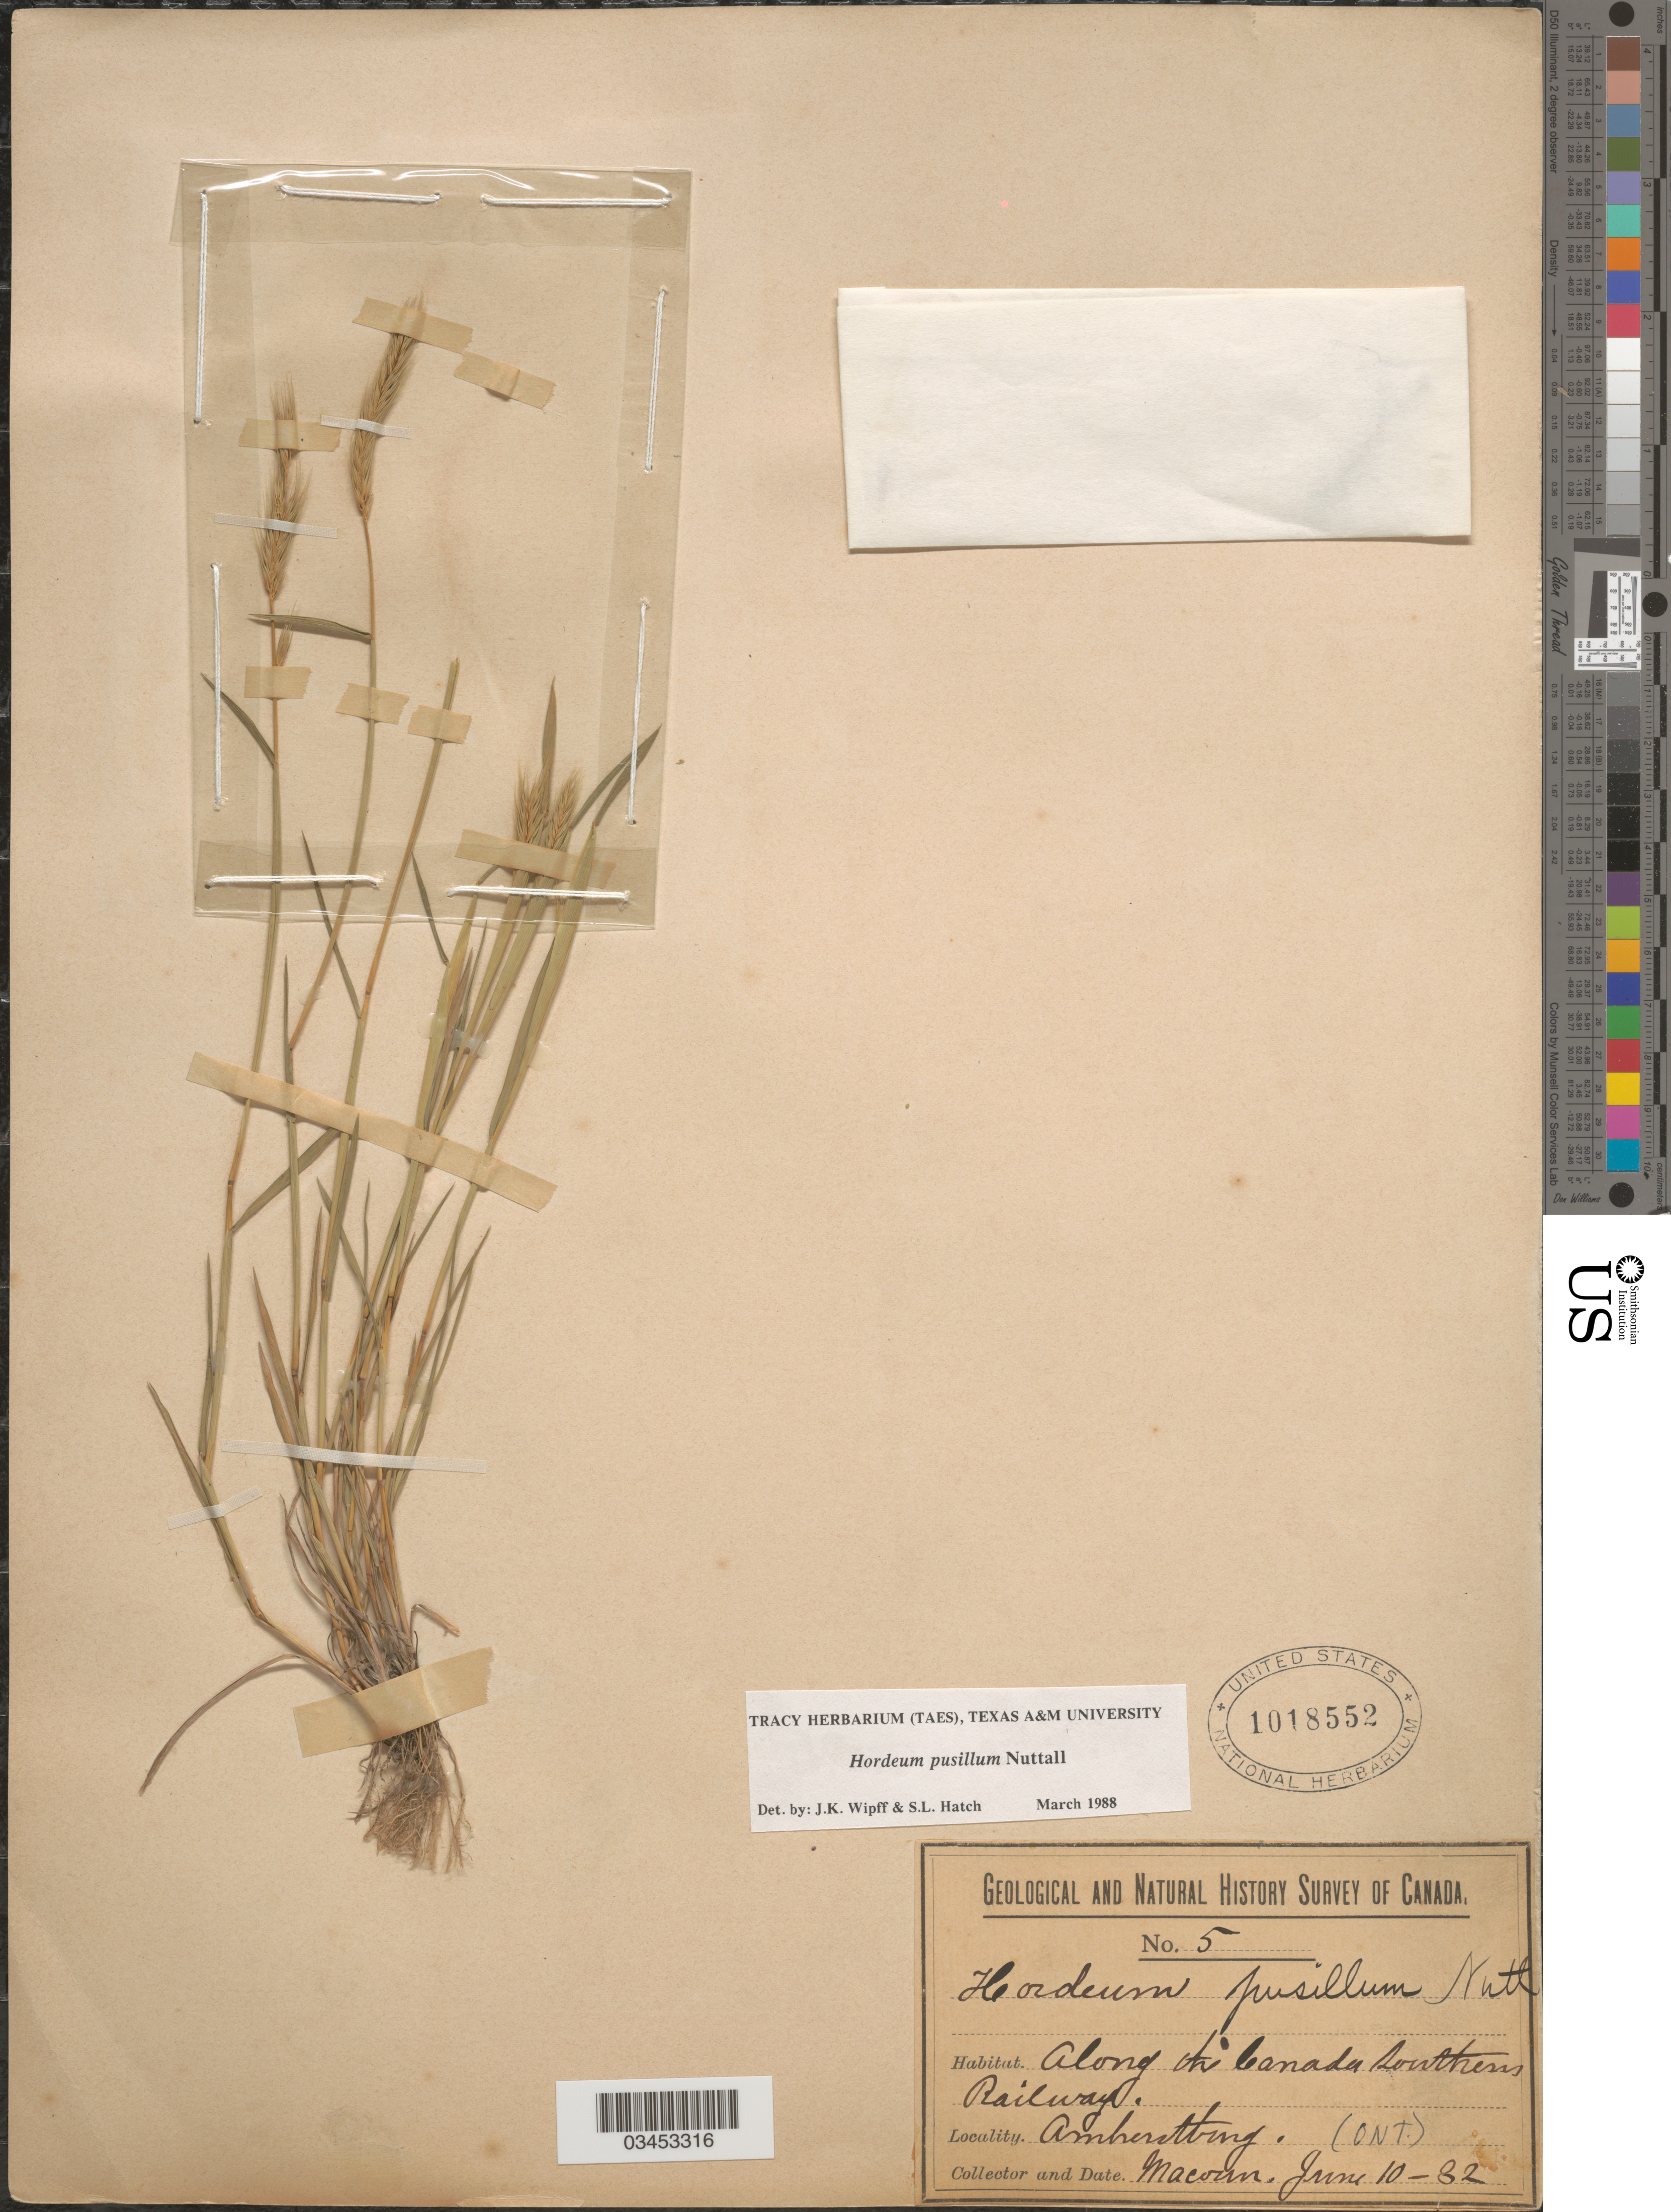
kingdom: Plantae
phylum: Tracheophyta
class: Liliopsida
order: Poales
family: Poaceae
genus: Hordeum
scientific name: Hordeum pusillum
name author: Nutt.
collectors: -- Macoun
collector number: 5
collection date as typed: Transcribed d/m/y: 10/6/82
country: Canada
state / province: Ontario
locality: Geological And Natural History Survey Of Canada. Along the Canada Southerns Railway. Amherstburg.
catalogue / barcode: US 1018552